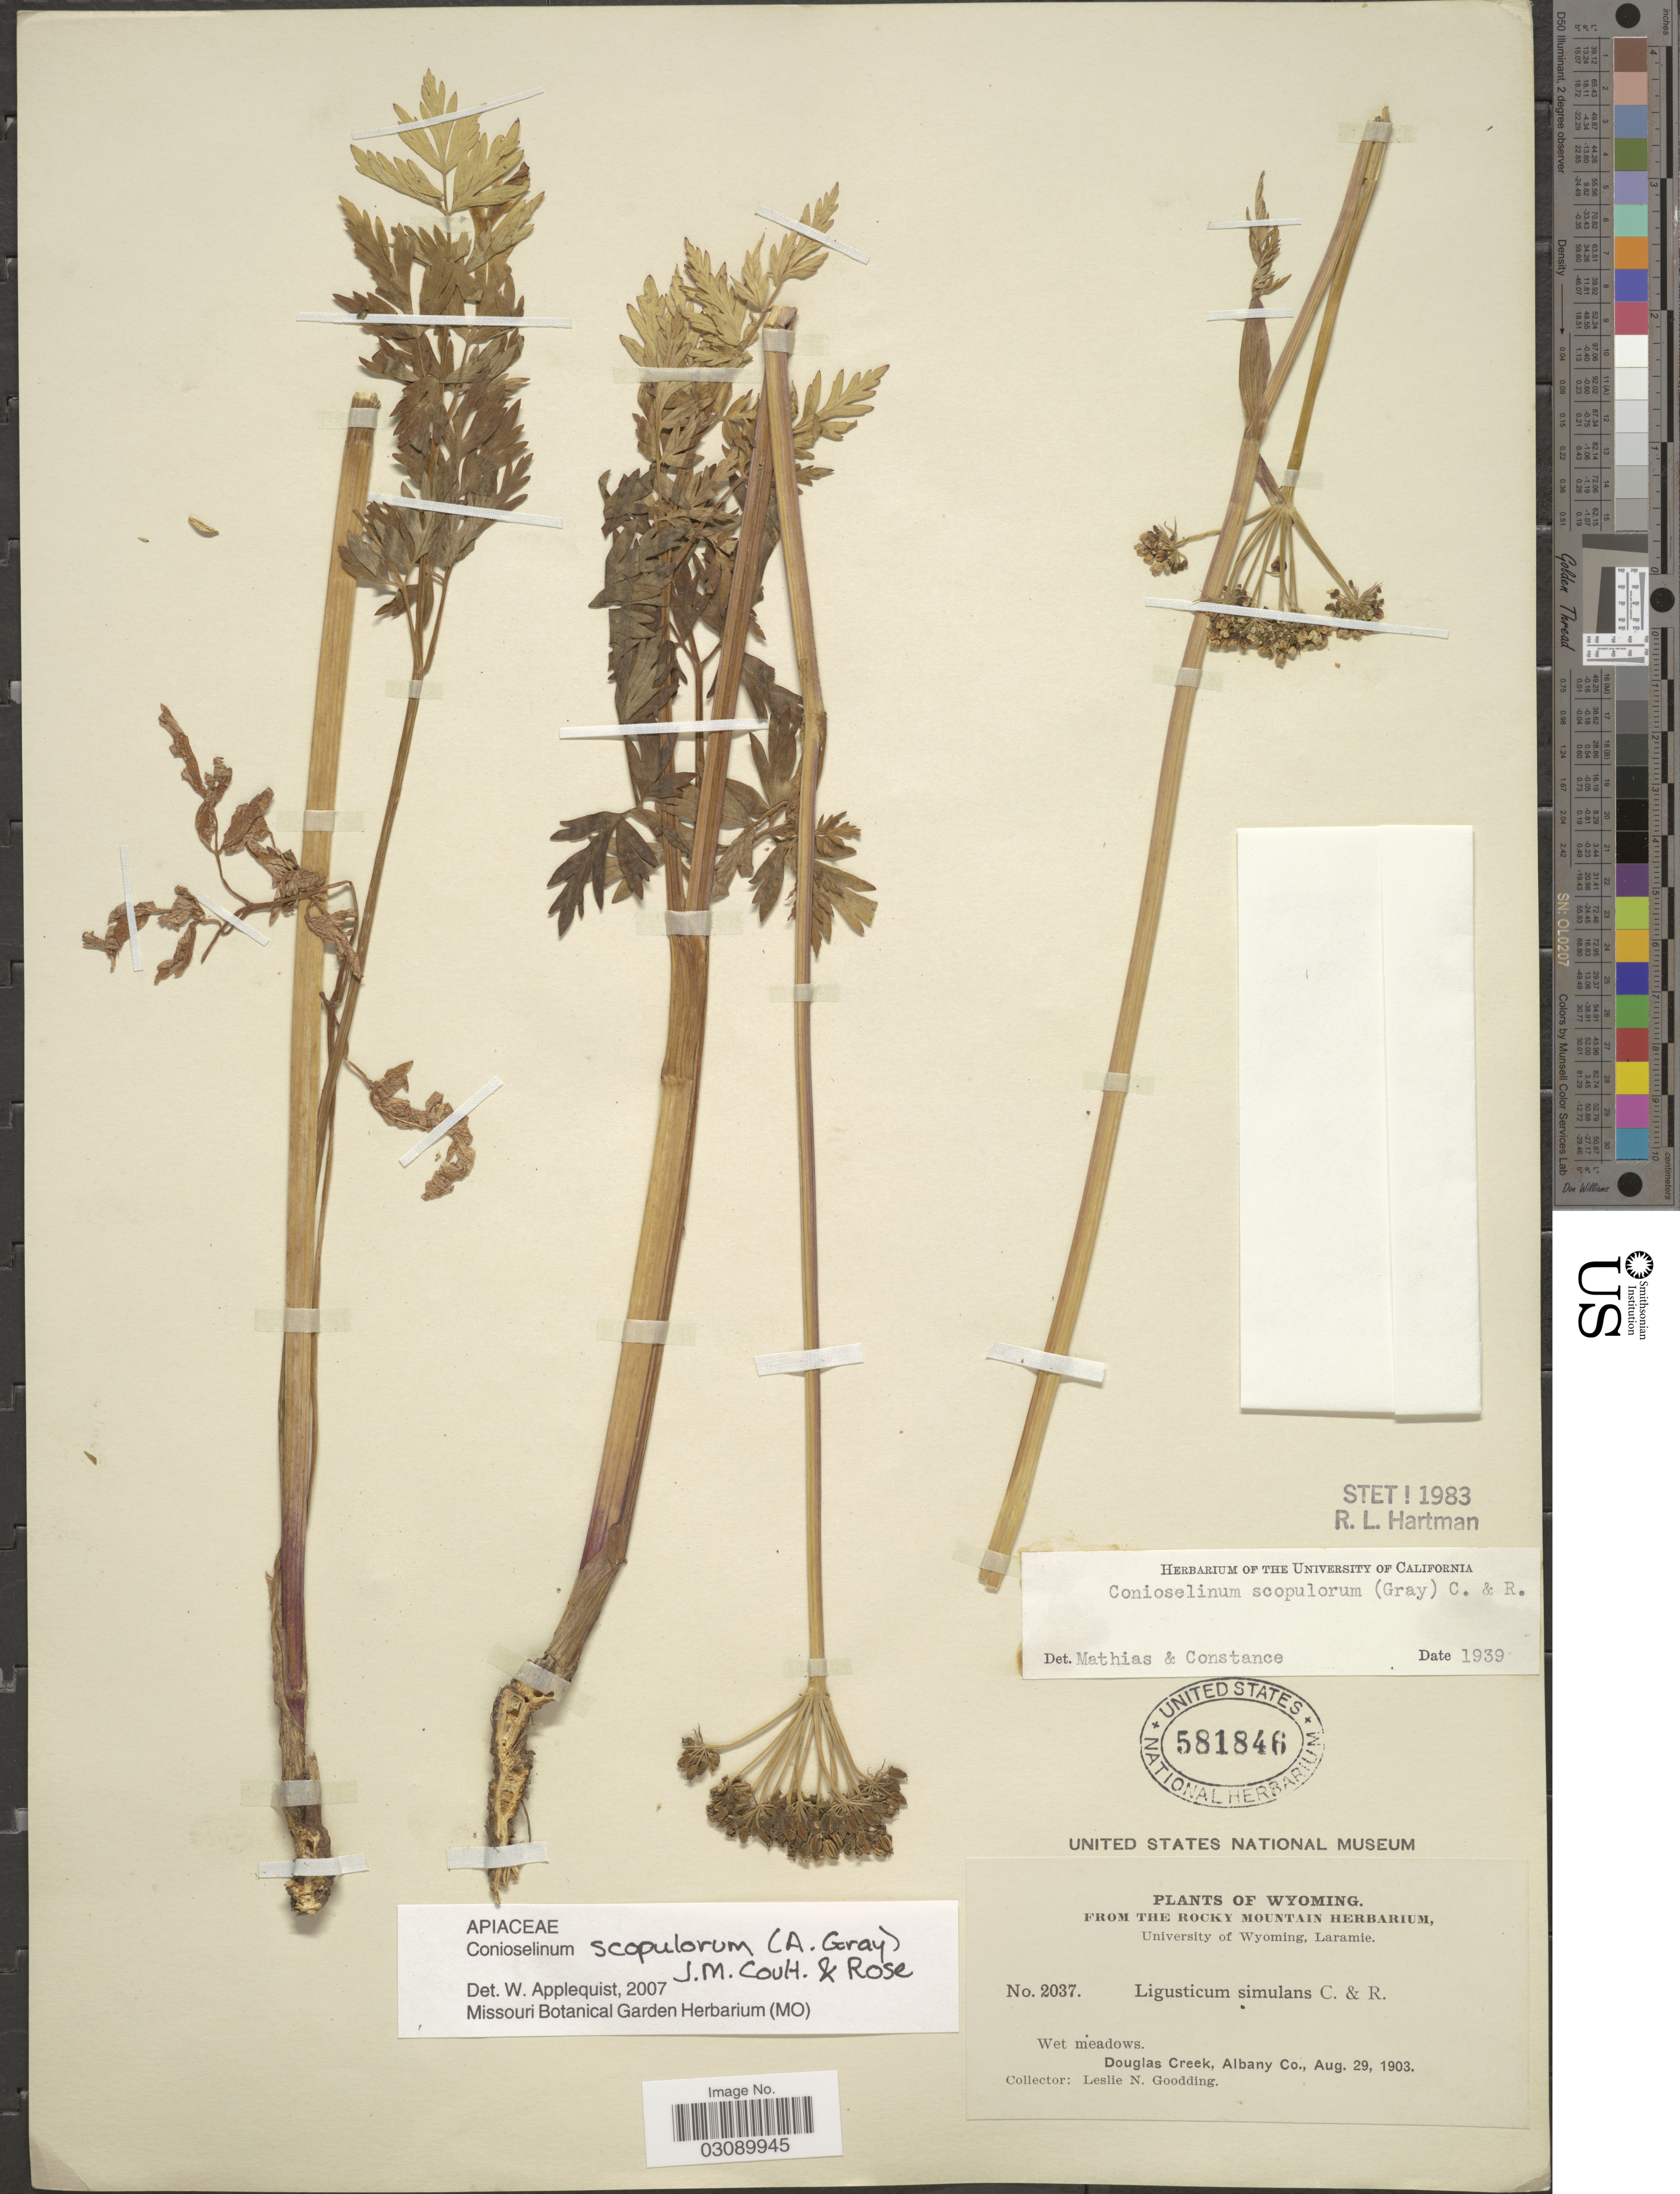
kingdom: Plantae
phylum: Tracheophyta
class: Magnoliopsida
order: Apiales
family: Apiaceae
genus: Conioselinum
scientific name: Conioselinum scopulorum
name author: (A. Gray) J.M. Coult. & Rose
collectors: L. N. Goodding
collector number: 2037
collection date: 1903-08-29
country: United States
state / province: Wyoming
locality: Douglas Creek, Albany Co.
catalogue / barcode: US 581846